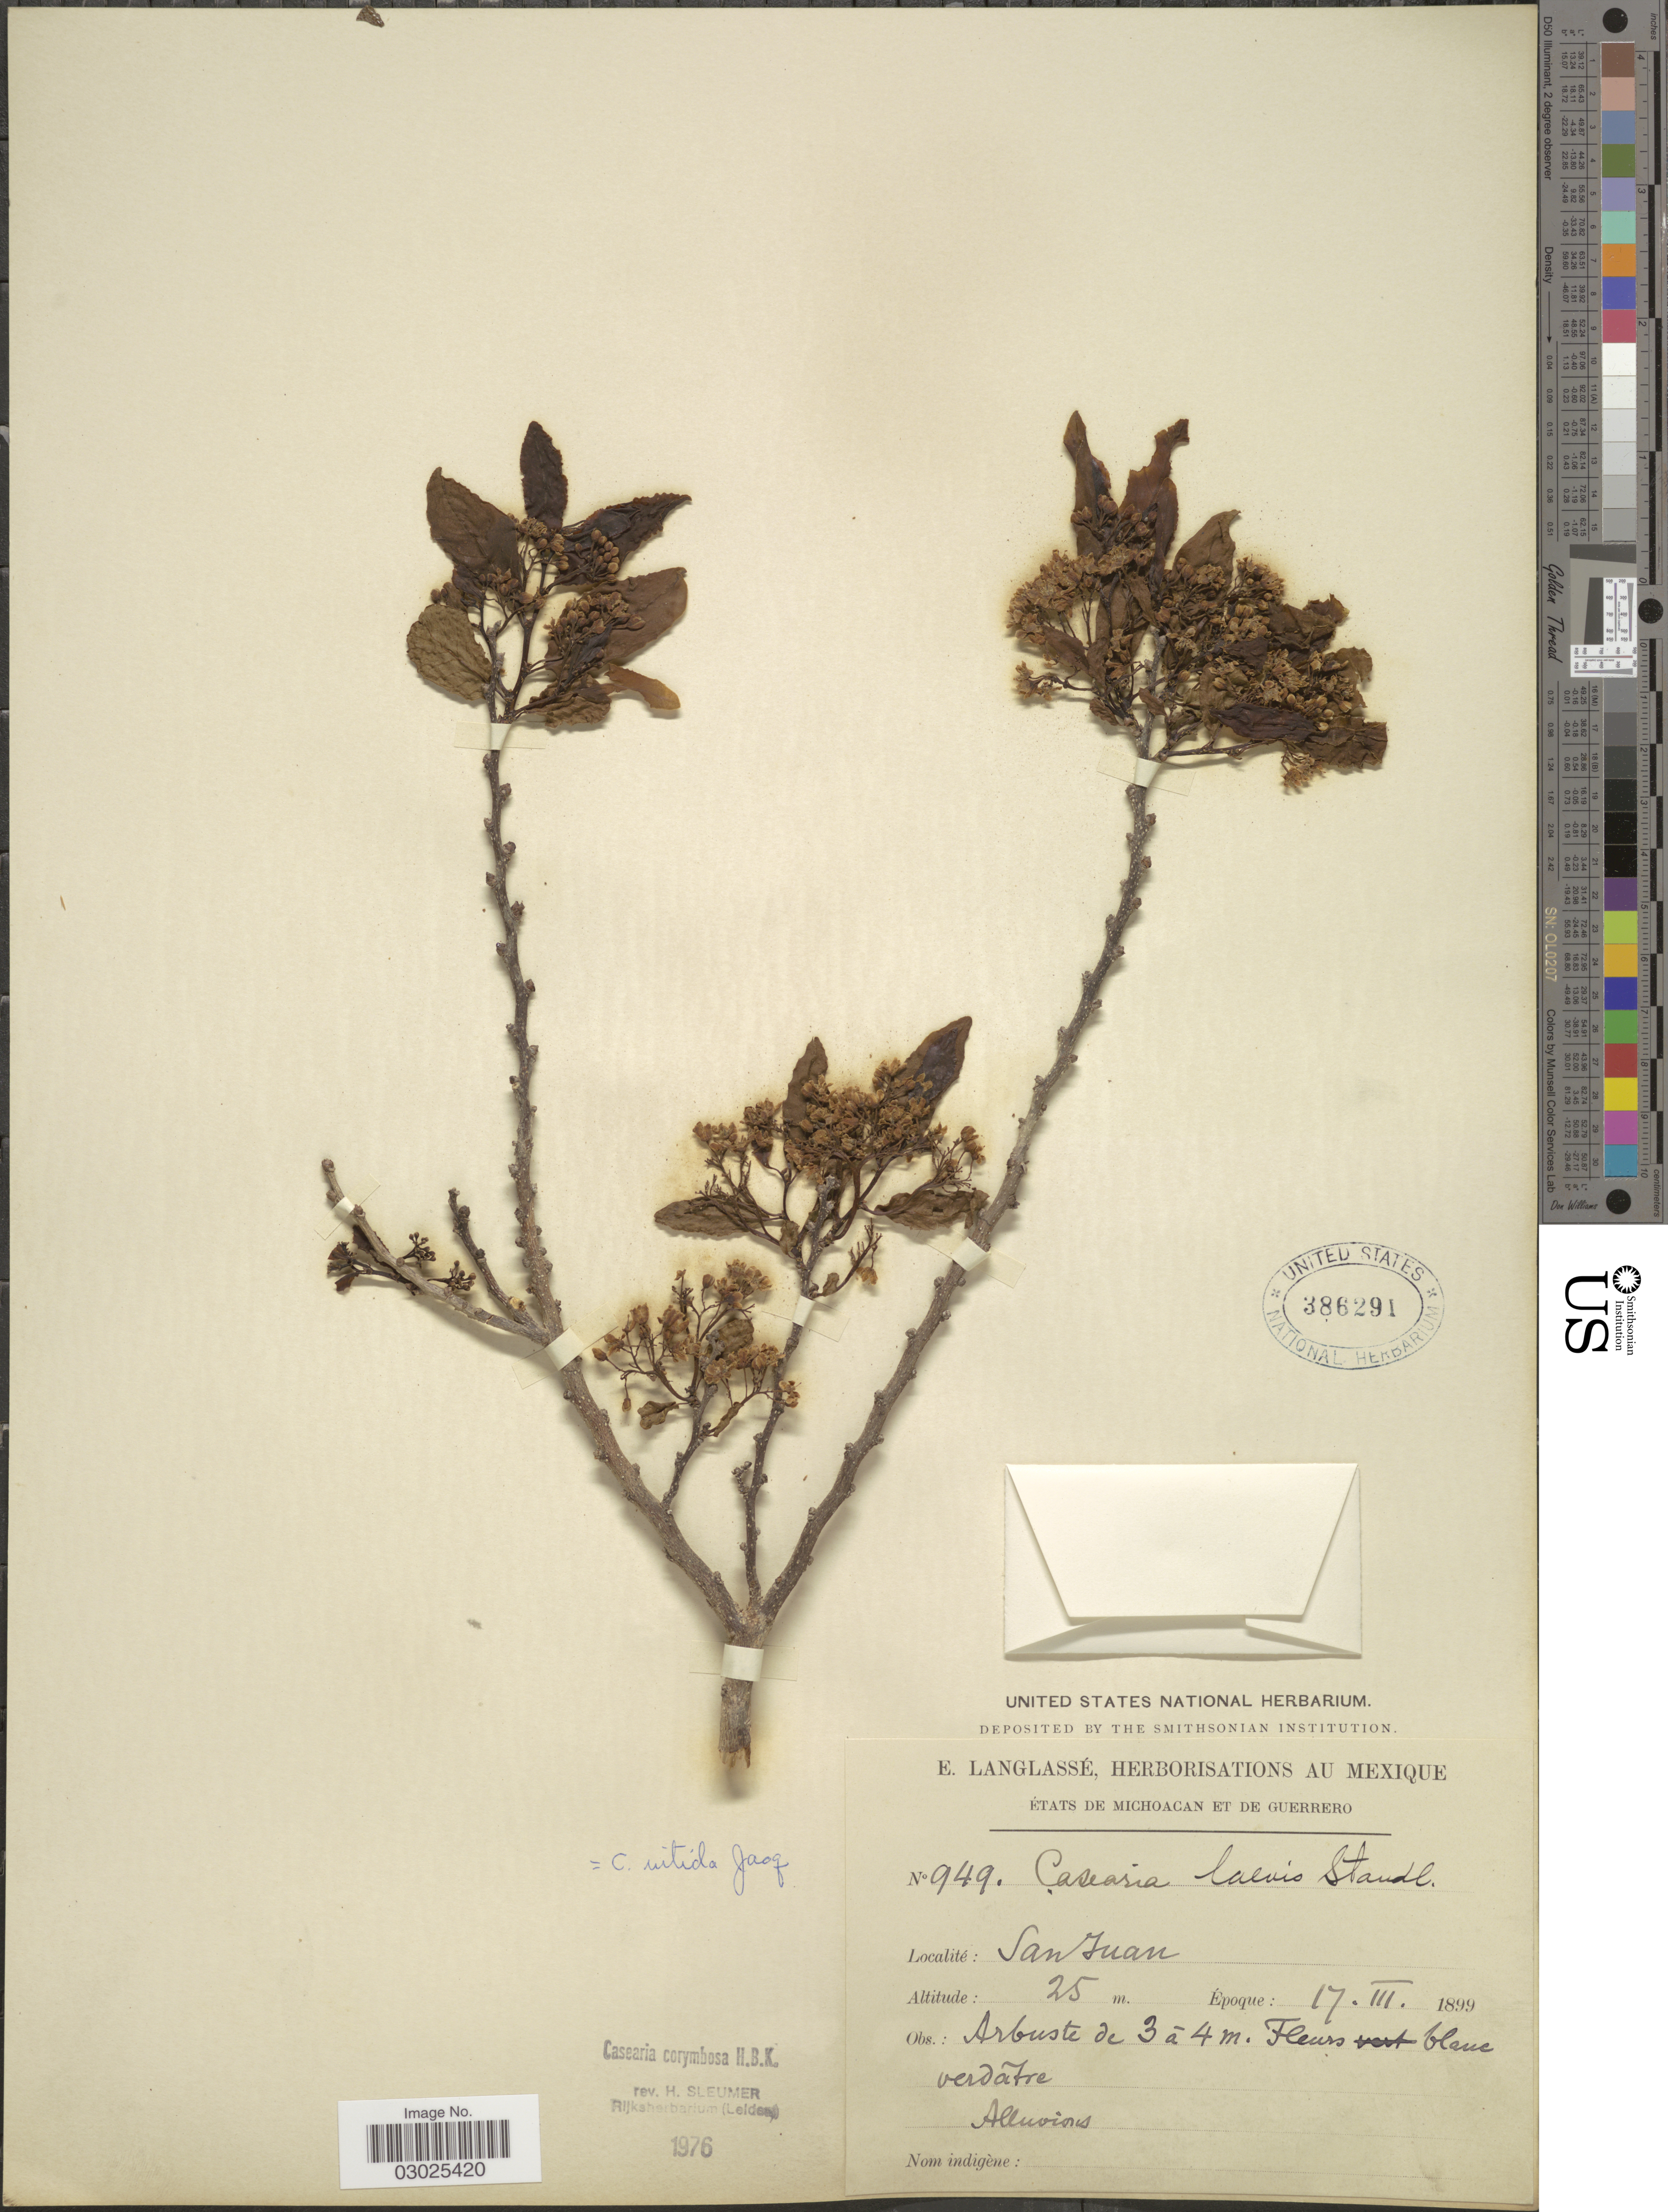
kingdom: Plantae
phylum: Tracheophyta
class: Magnoliopsida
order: Malpighiales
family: Salicaceae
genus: Casearia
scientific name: Casearia corymbosa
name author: Kunth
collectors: E. Langlassé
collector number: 949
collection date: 1899-03-17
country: Mexico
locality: États de Michoacan et de Guerrero. San Juan.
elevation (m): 25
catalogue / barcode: US 386291